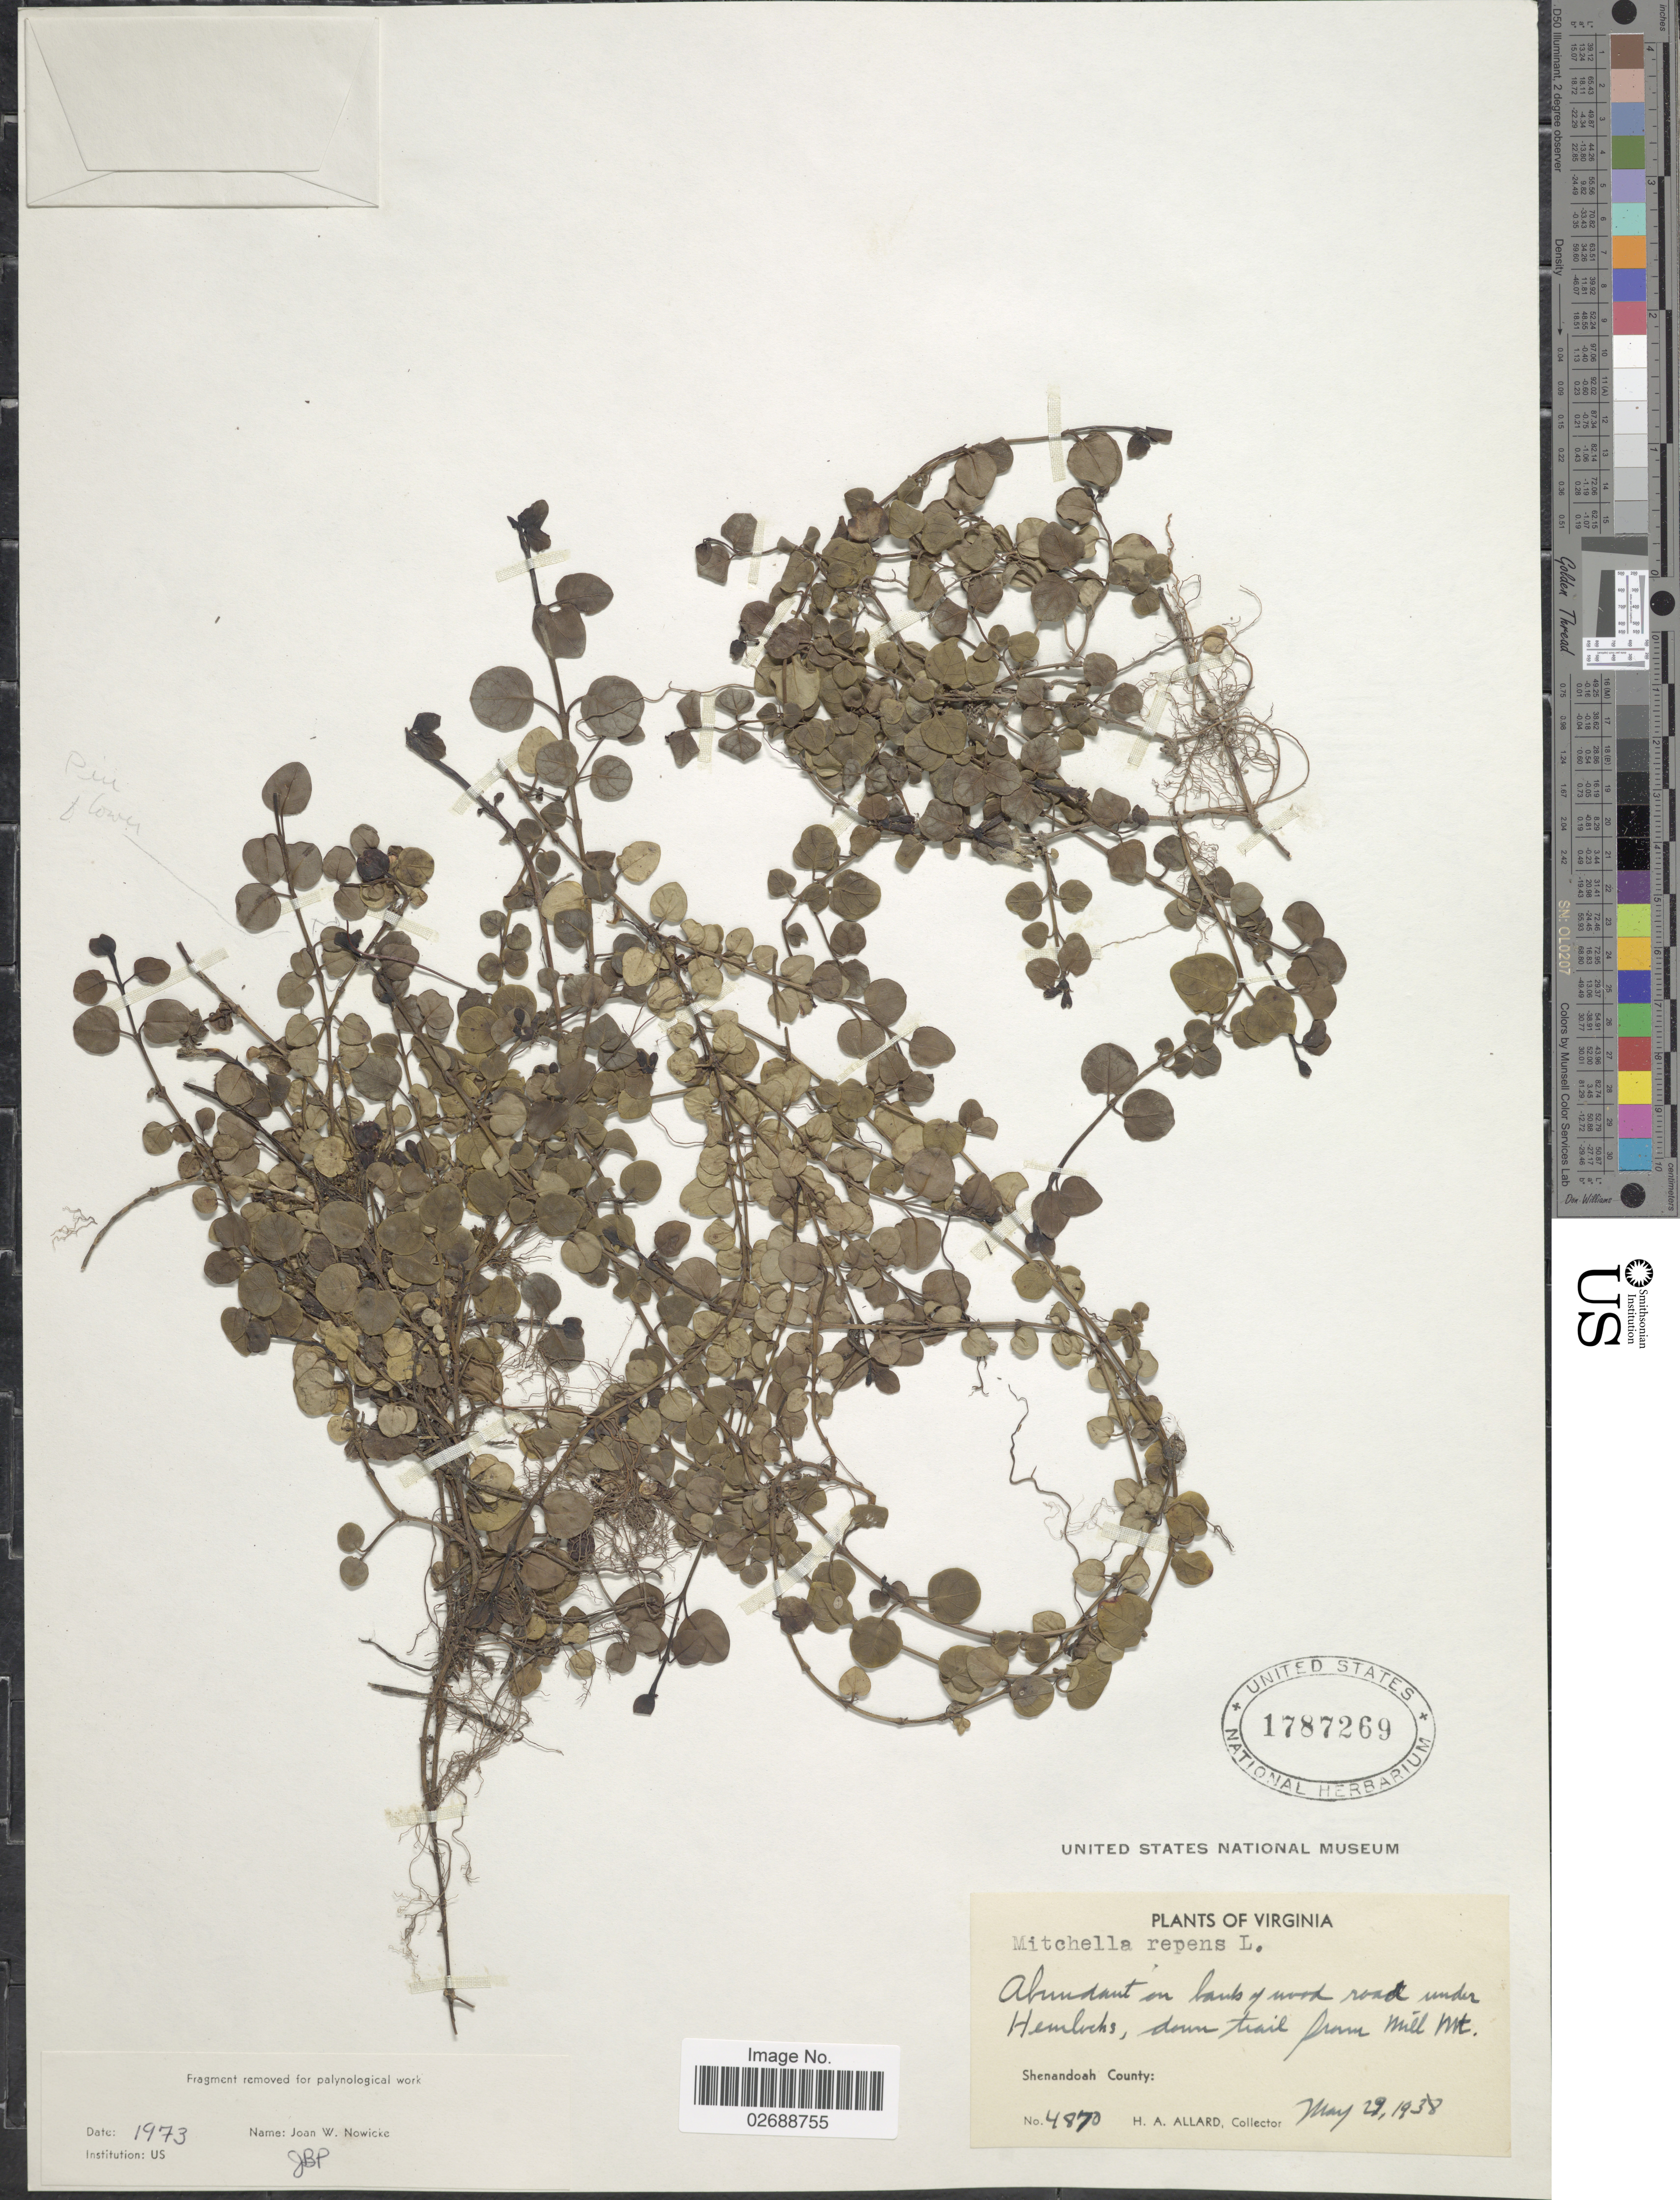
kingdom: Plantae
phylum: Tracheophyta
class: Magnoliopsida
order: Gentianales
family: Rubiaceae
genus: Mitchella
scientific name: Mitchella repens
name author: L.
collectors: H. A. Allard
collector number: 4870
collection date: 1938-05-29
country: United States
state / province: Virginia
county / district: Shenandoah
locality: Down trail from Mill Mt., Shenandoah County.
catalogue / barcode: US 1787269